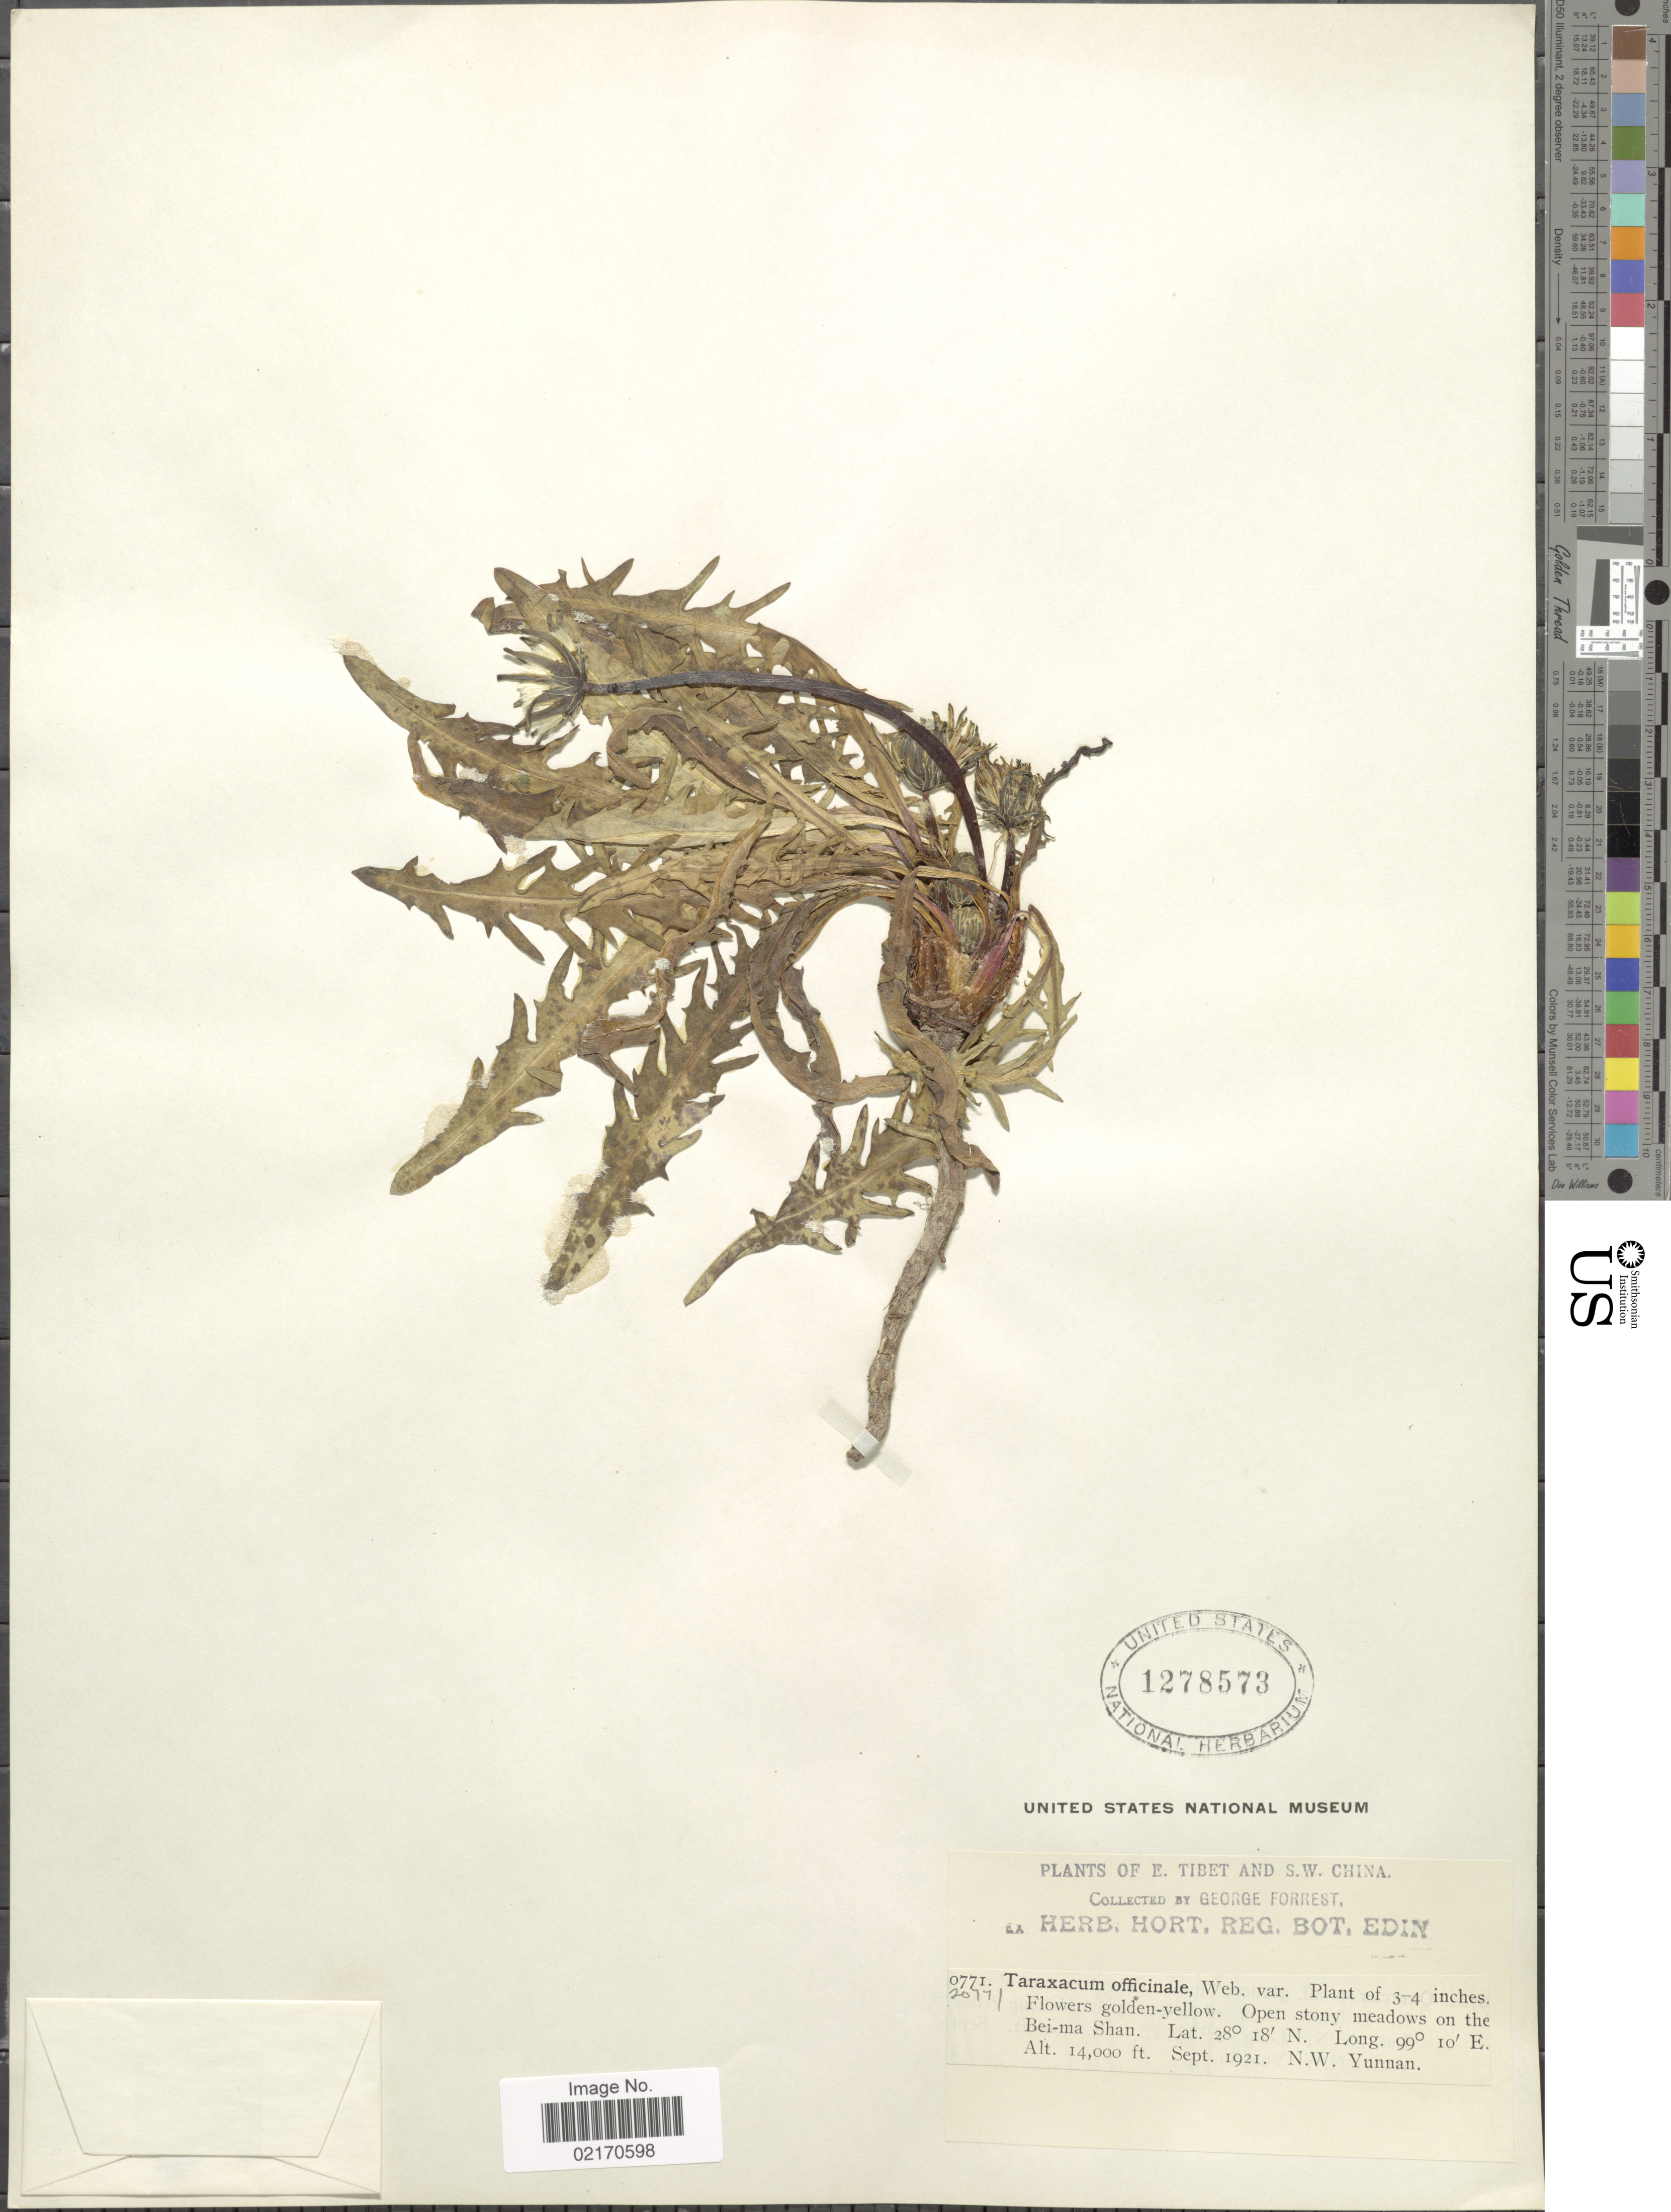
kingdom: Plantae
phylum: Tracheophyta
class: Magnoliopsida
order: Asterales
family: Asteraceae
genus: Taraxacum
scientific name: Taraxacum officinale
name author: G.H. Weber ex F.H. Wigg.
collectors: G. Forrest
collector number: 20771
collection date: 1921-09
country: China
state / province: Yunnan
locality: N.W. Yunnan, on the Bei-ma Shan.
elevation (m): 4267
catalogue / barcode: US 1278573